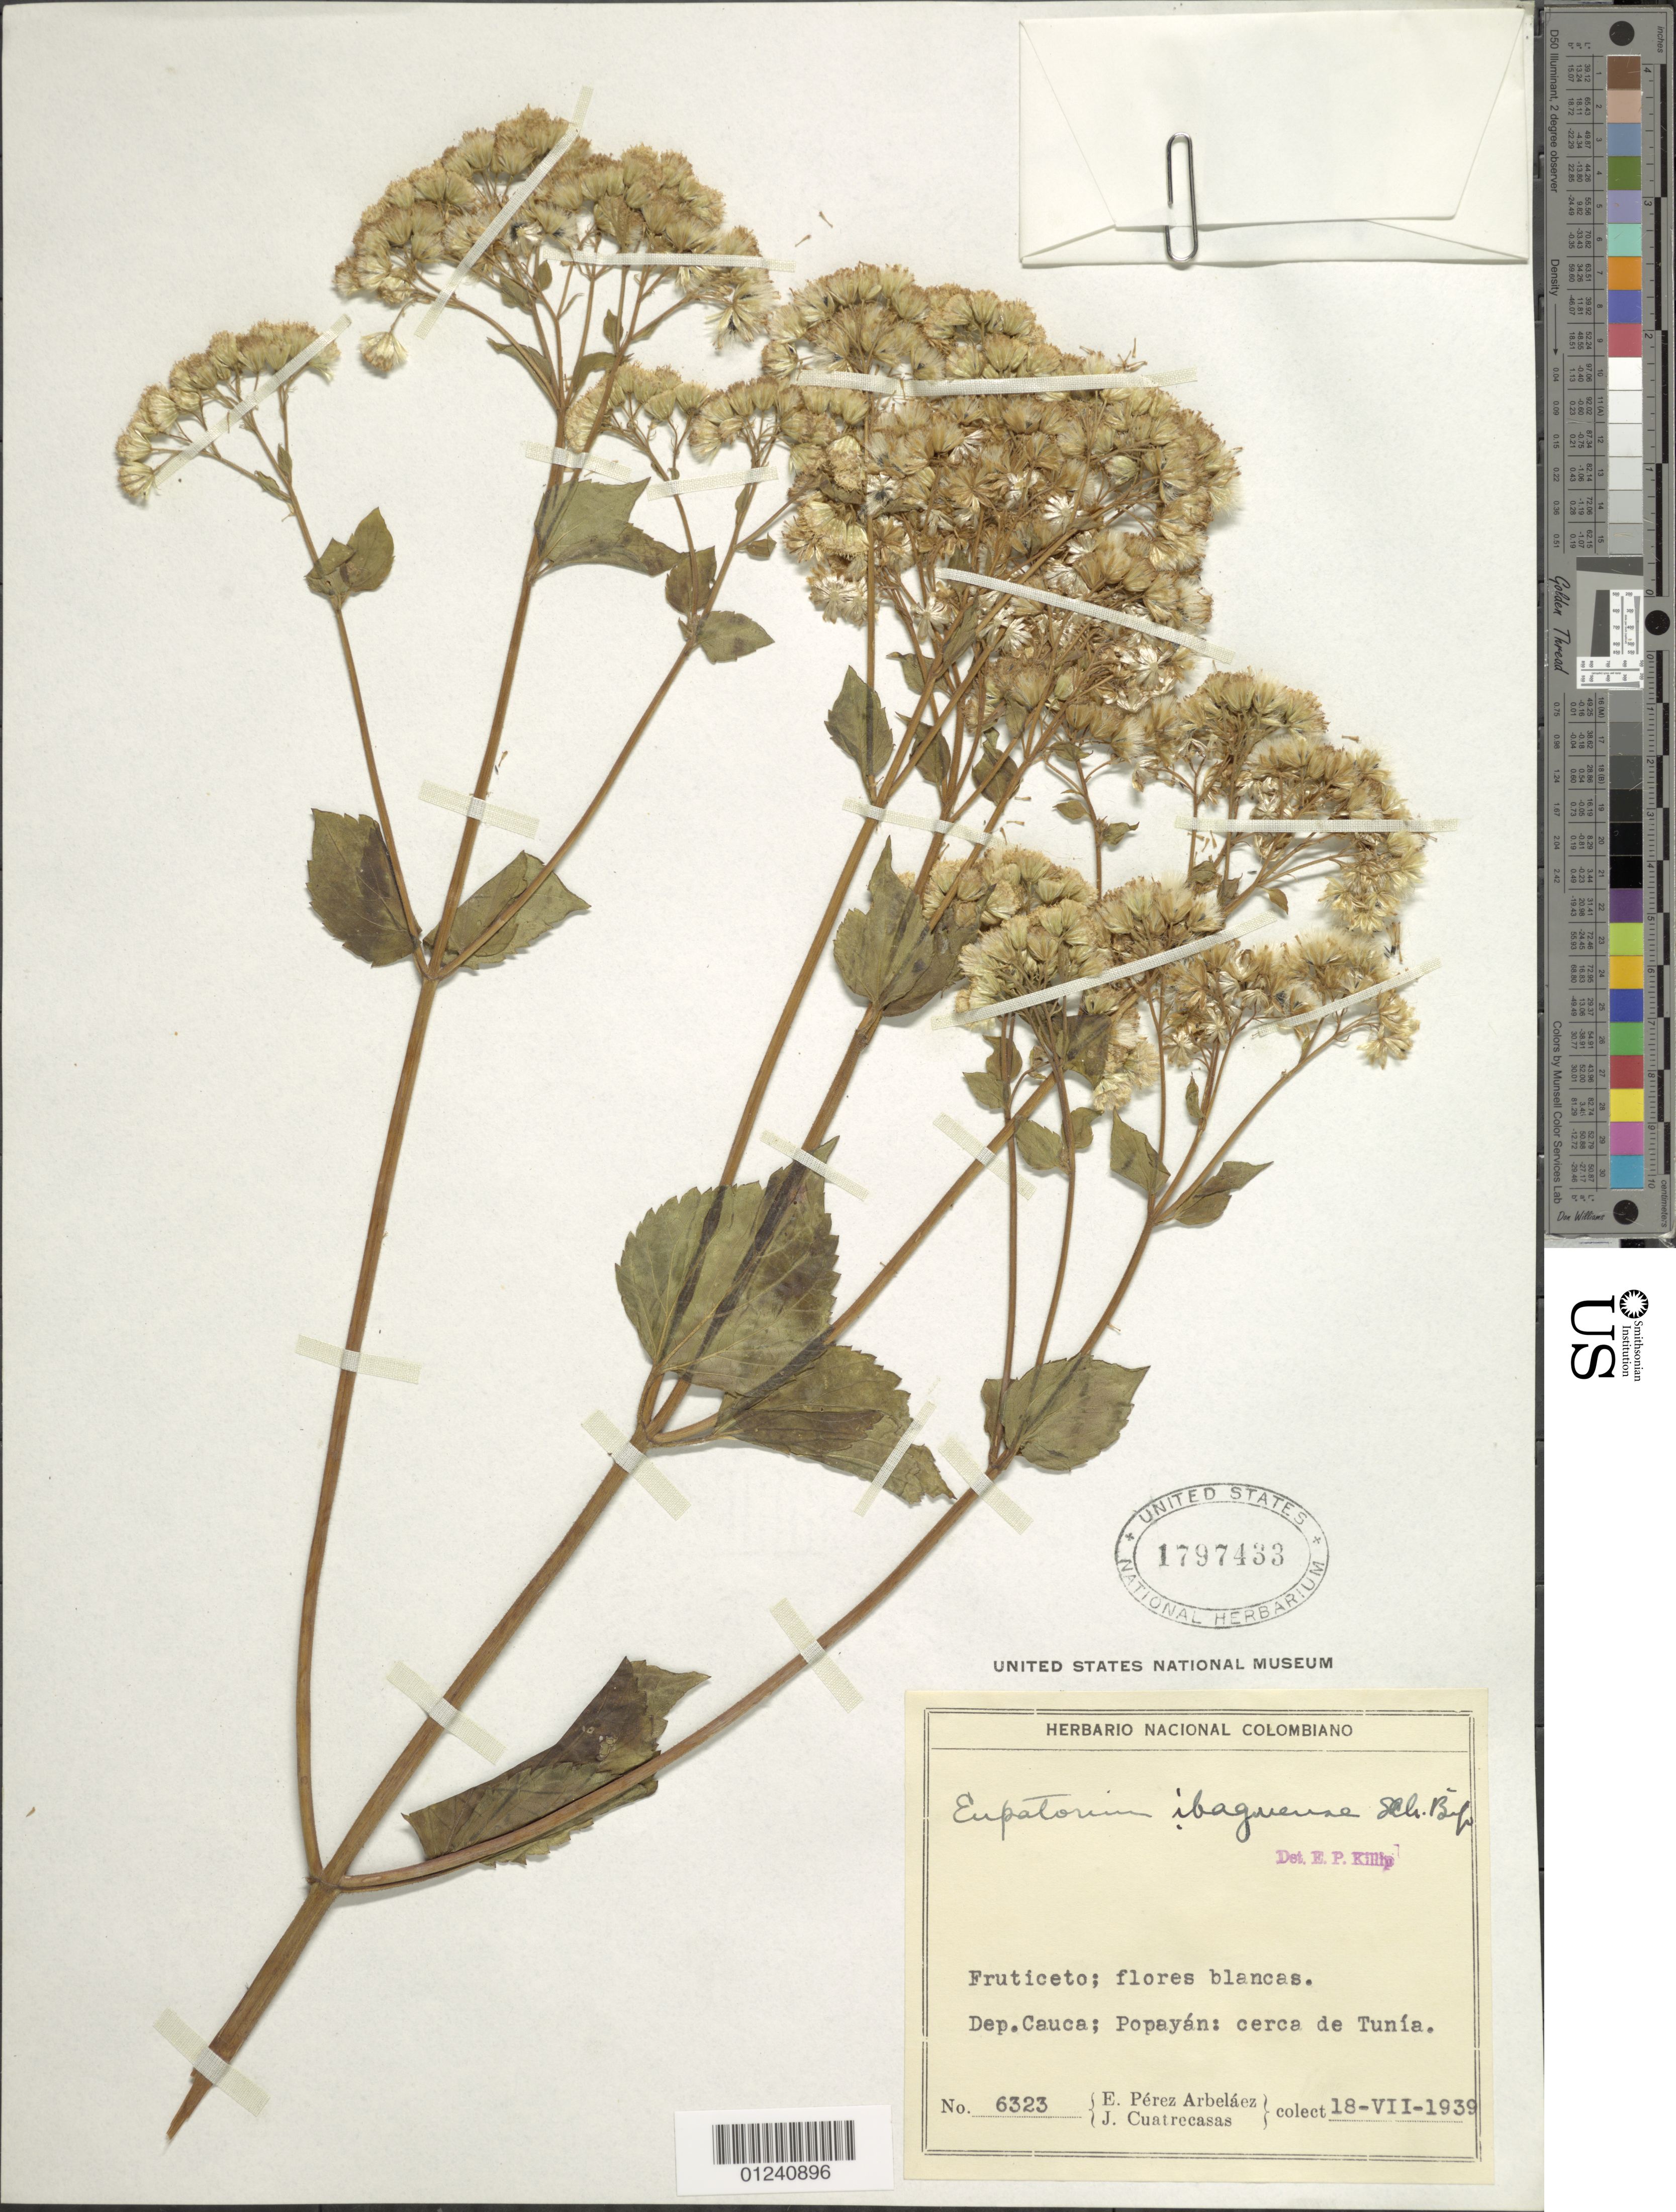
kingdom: Plantae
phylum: Tracheophyta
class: Magnoliopsida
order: Asterales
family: Asteraceae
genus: Ageratina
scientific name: Ageratina sodiroi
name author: (Hieron.) R.M. King & H. Rob.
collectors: E. Pérez Arbeláez & J. Cuatrecasas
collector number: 6323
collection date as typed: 18 Jul 1939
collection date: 1939-07-18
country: Colombia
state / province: Cauca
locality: Popayan: Cerca de Tunia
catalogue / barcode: US 1797433